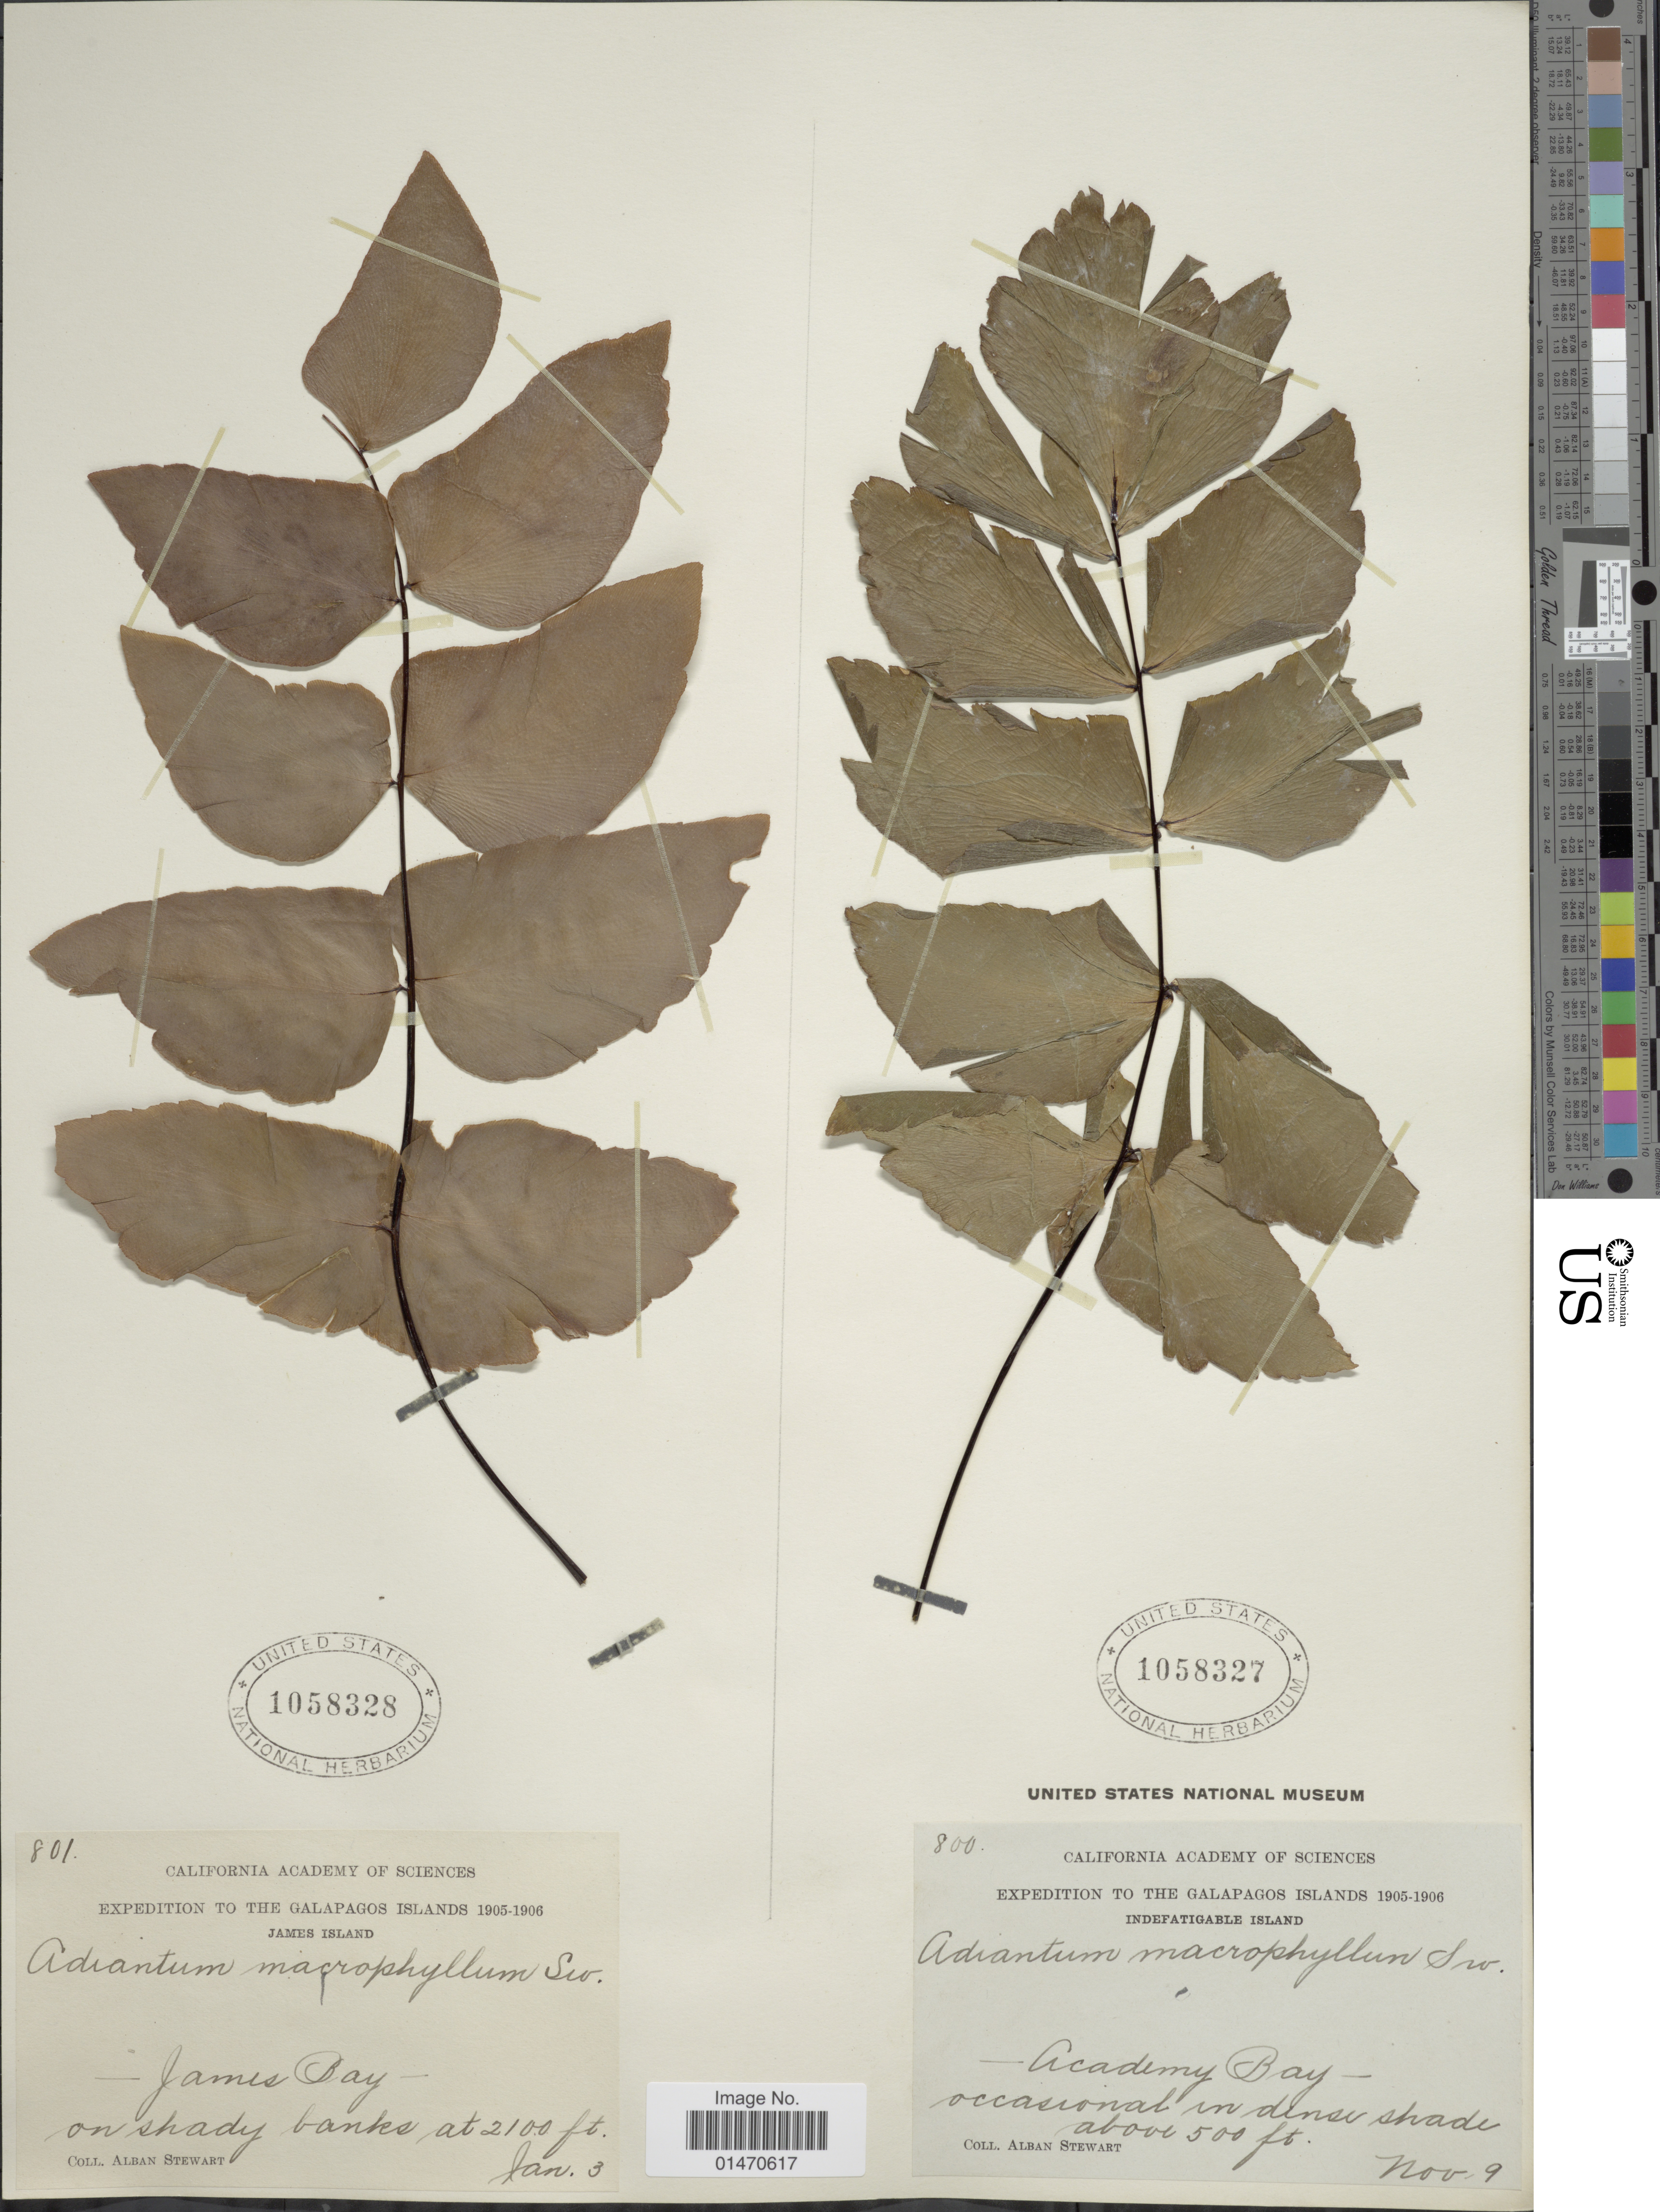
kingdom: Plantae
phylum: Tracheophyta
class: Polypodiopsida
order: Polypodiales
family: Pteridaceae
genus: Adiantum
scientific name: Adiantum macrophyllum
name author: Sw.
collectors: A. Stewart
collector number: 801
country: Ecuador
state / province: Colón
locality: Galapagos Islands, James Island, James Bay, on shady banks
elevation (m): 640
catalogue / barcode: US 1058328-2